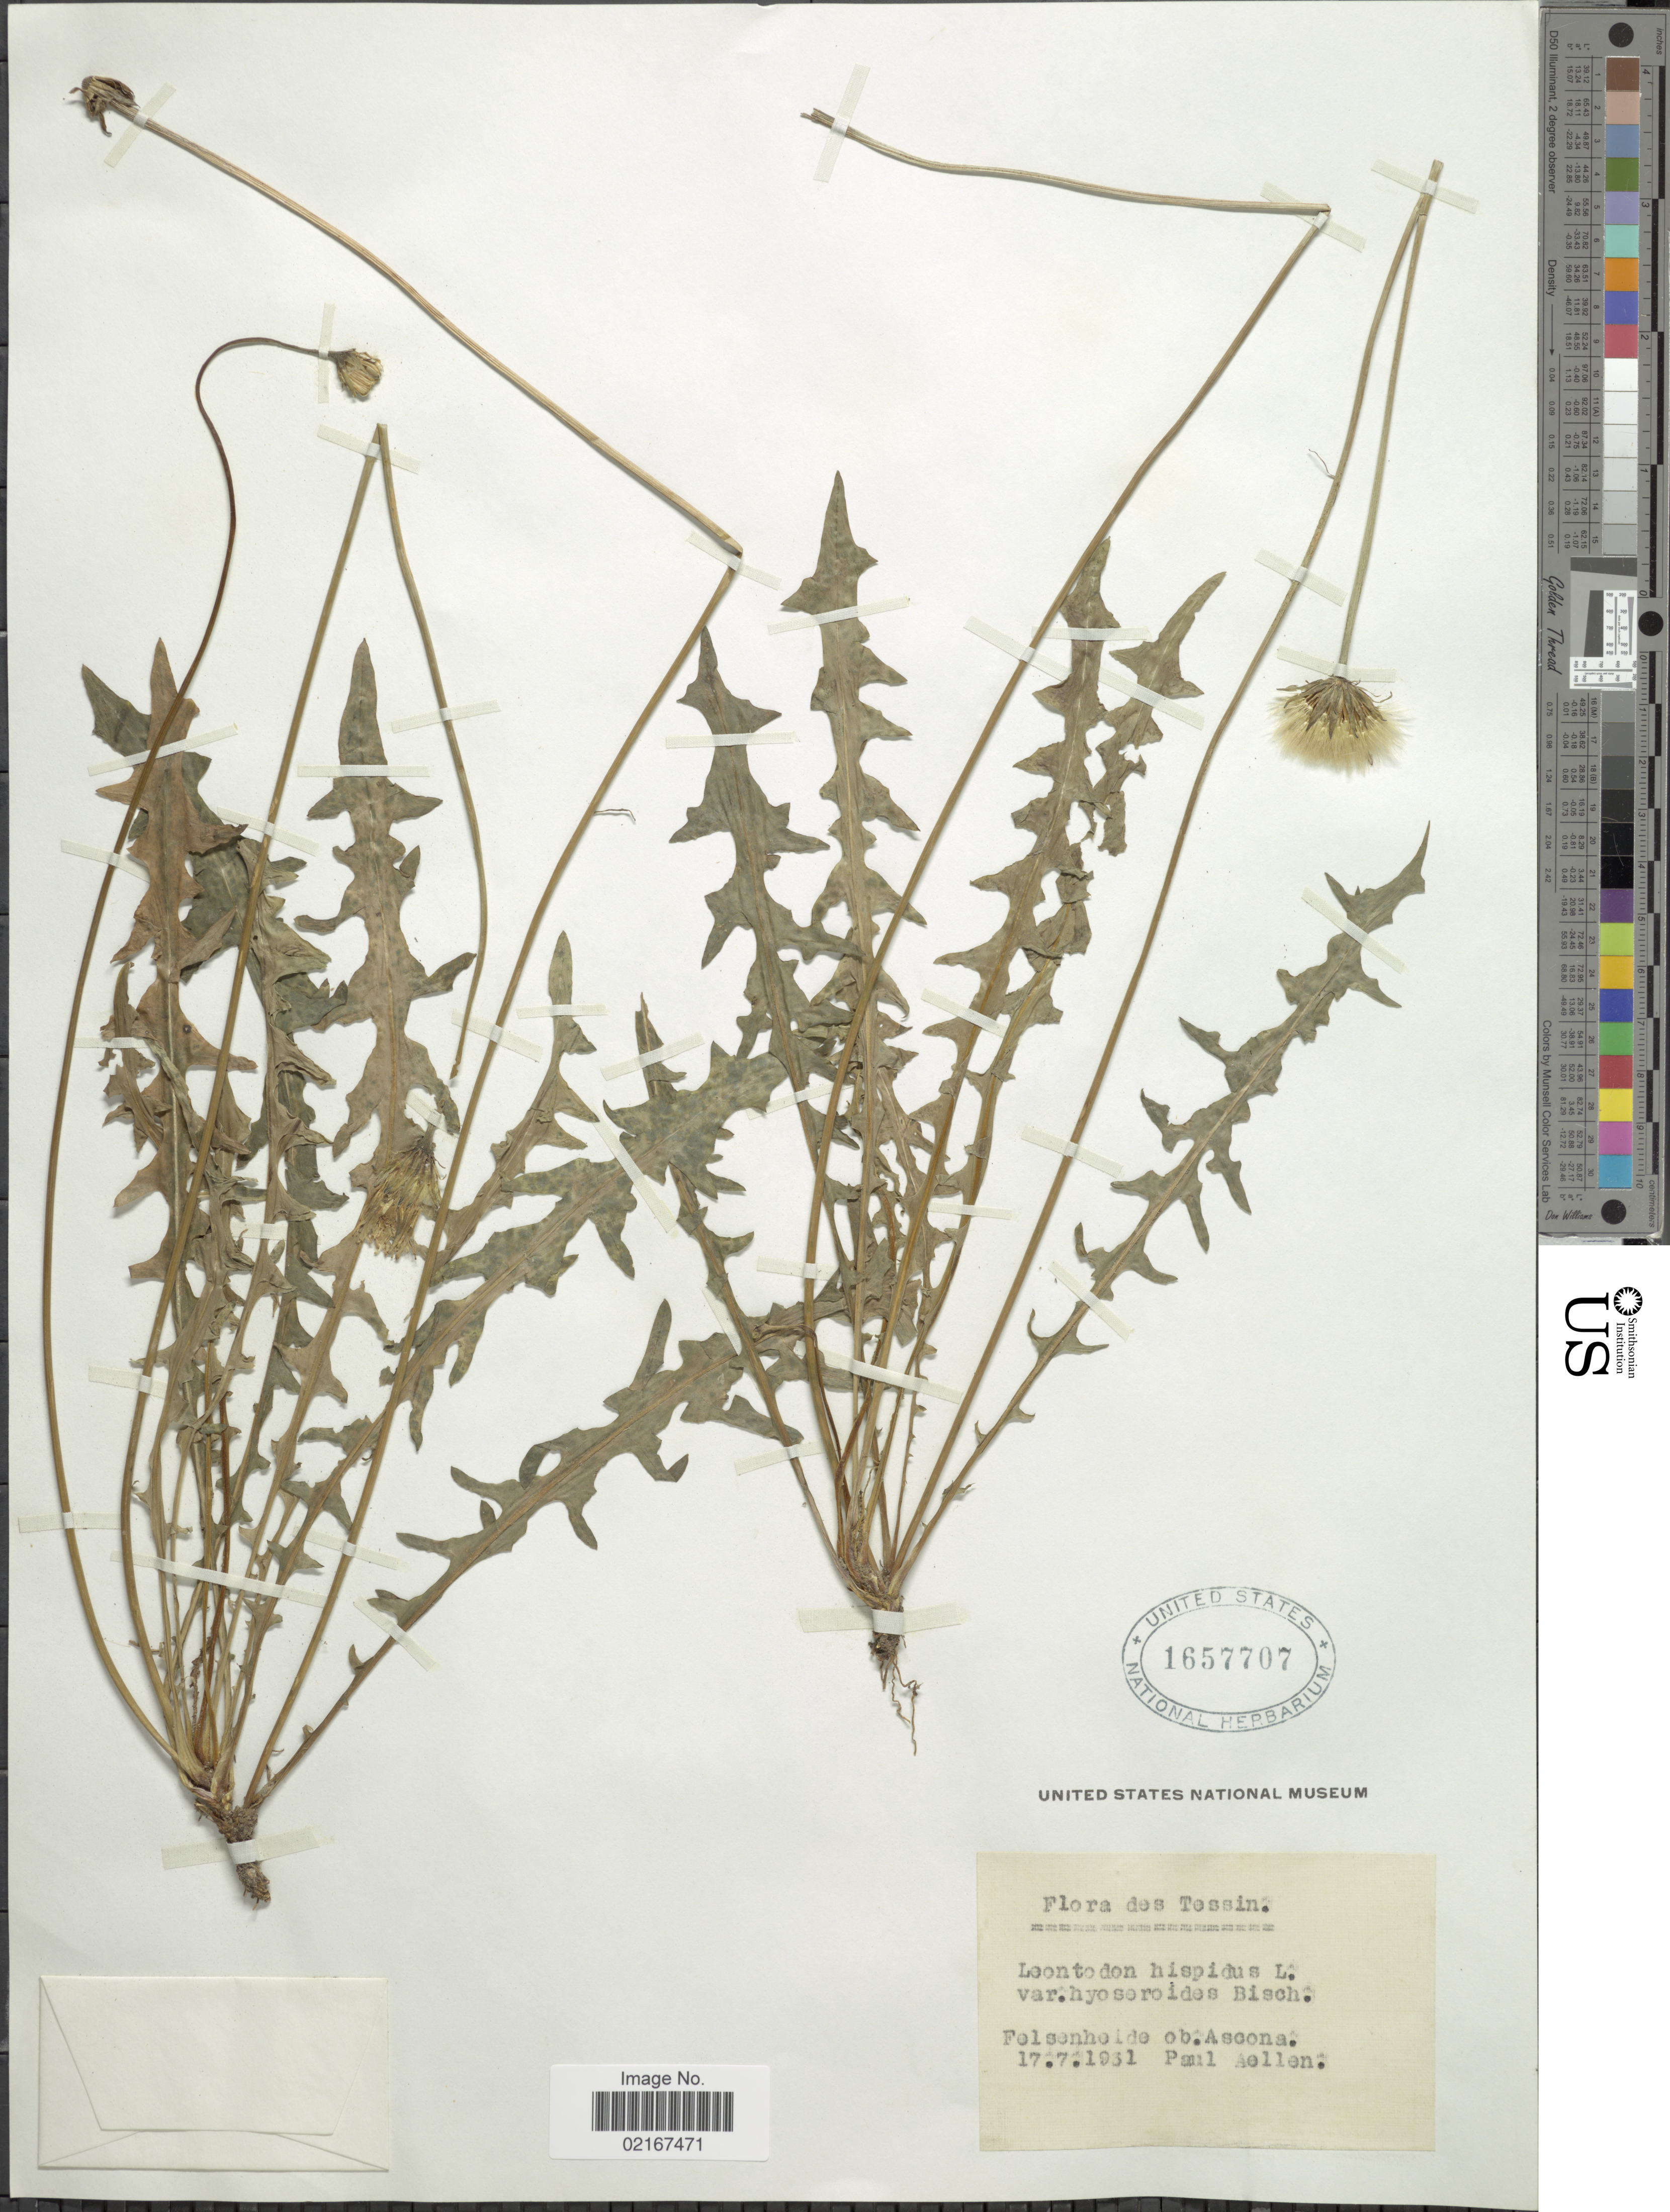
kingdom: Plantae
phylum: Tracheophyta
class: Magnoliopsida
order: Asterales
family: Asteraceae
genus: Leontodon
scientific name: Leontodon hispidus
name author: L.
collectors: P. Aellen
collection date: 1931-07-17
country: Switzerland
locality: Tessin, Felsenheide Ob. Ascona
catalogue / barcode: US 1657707